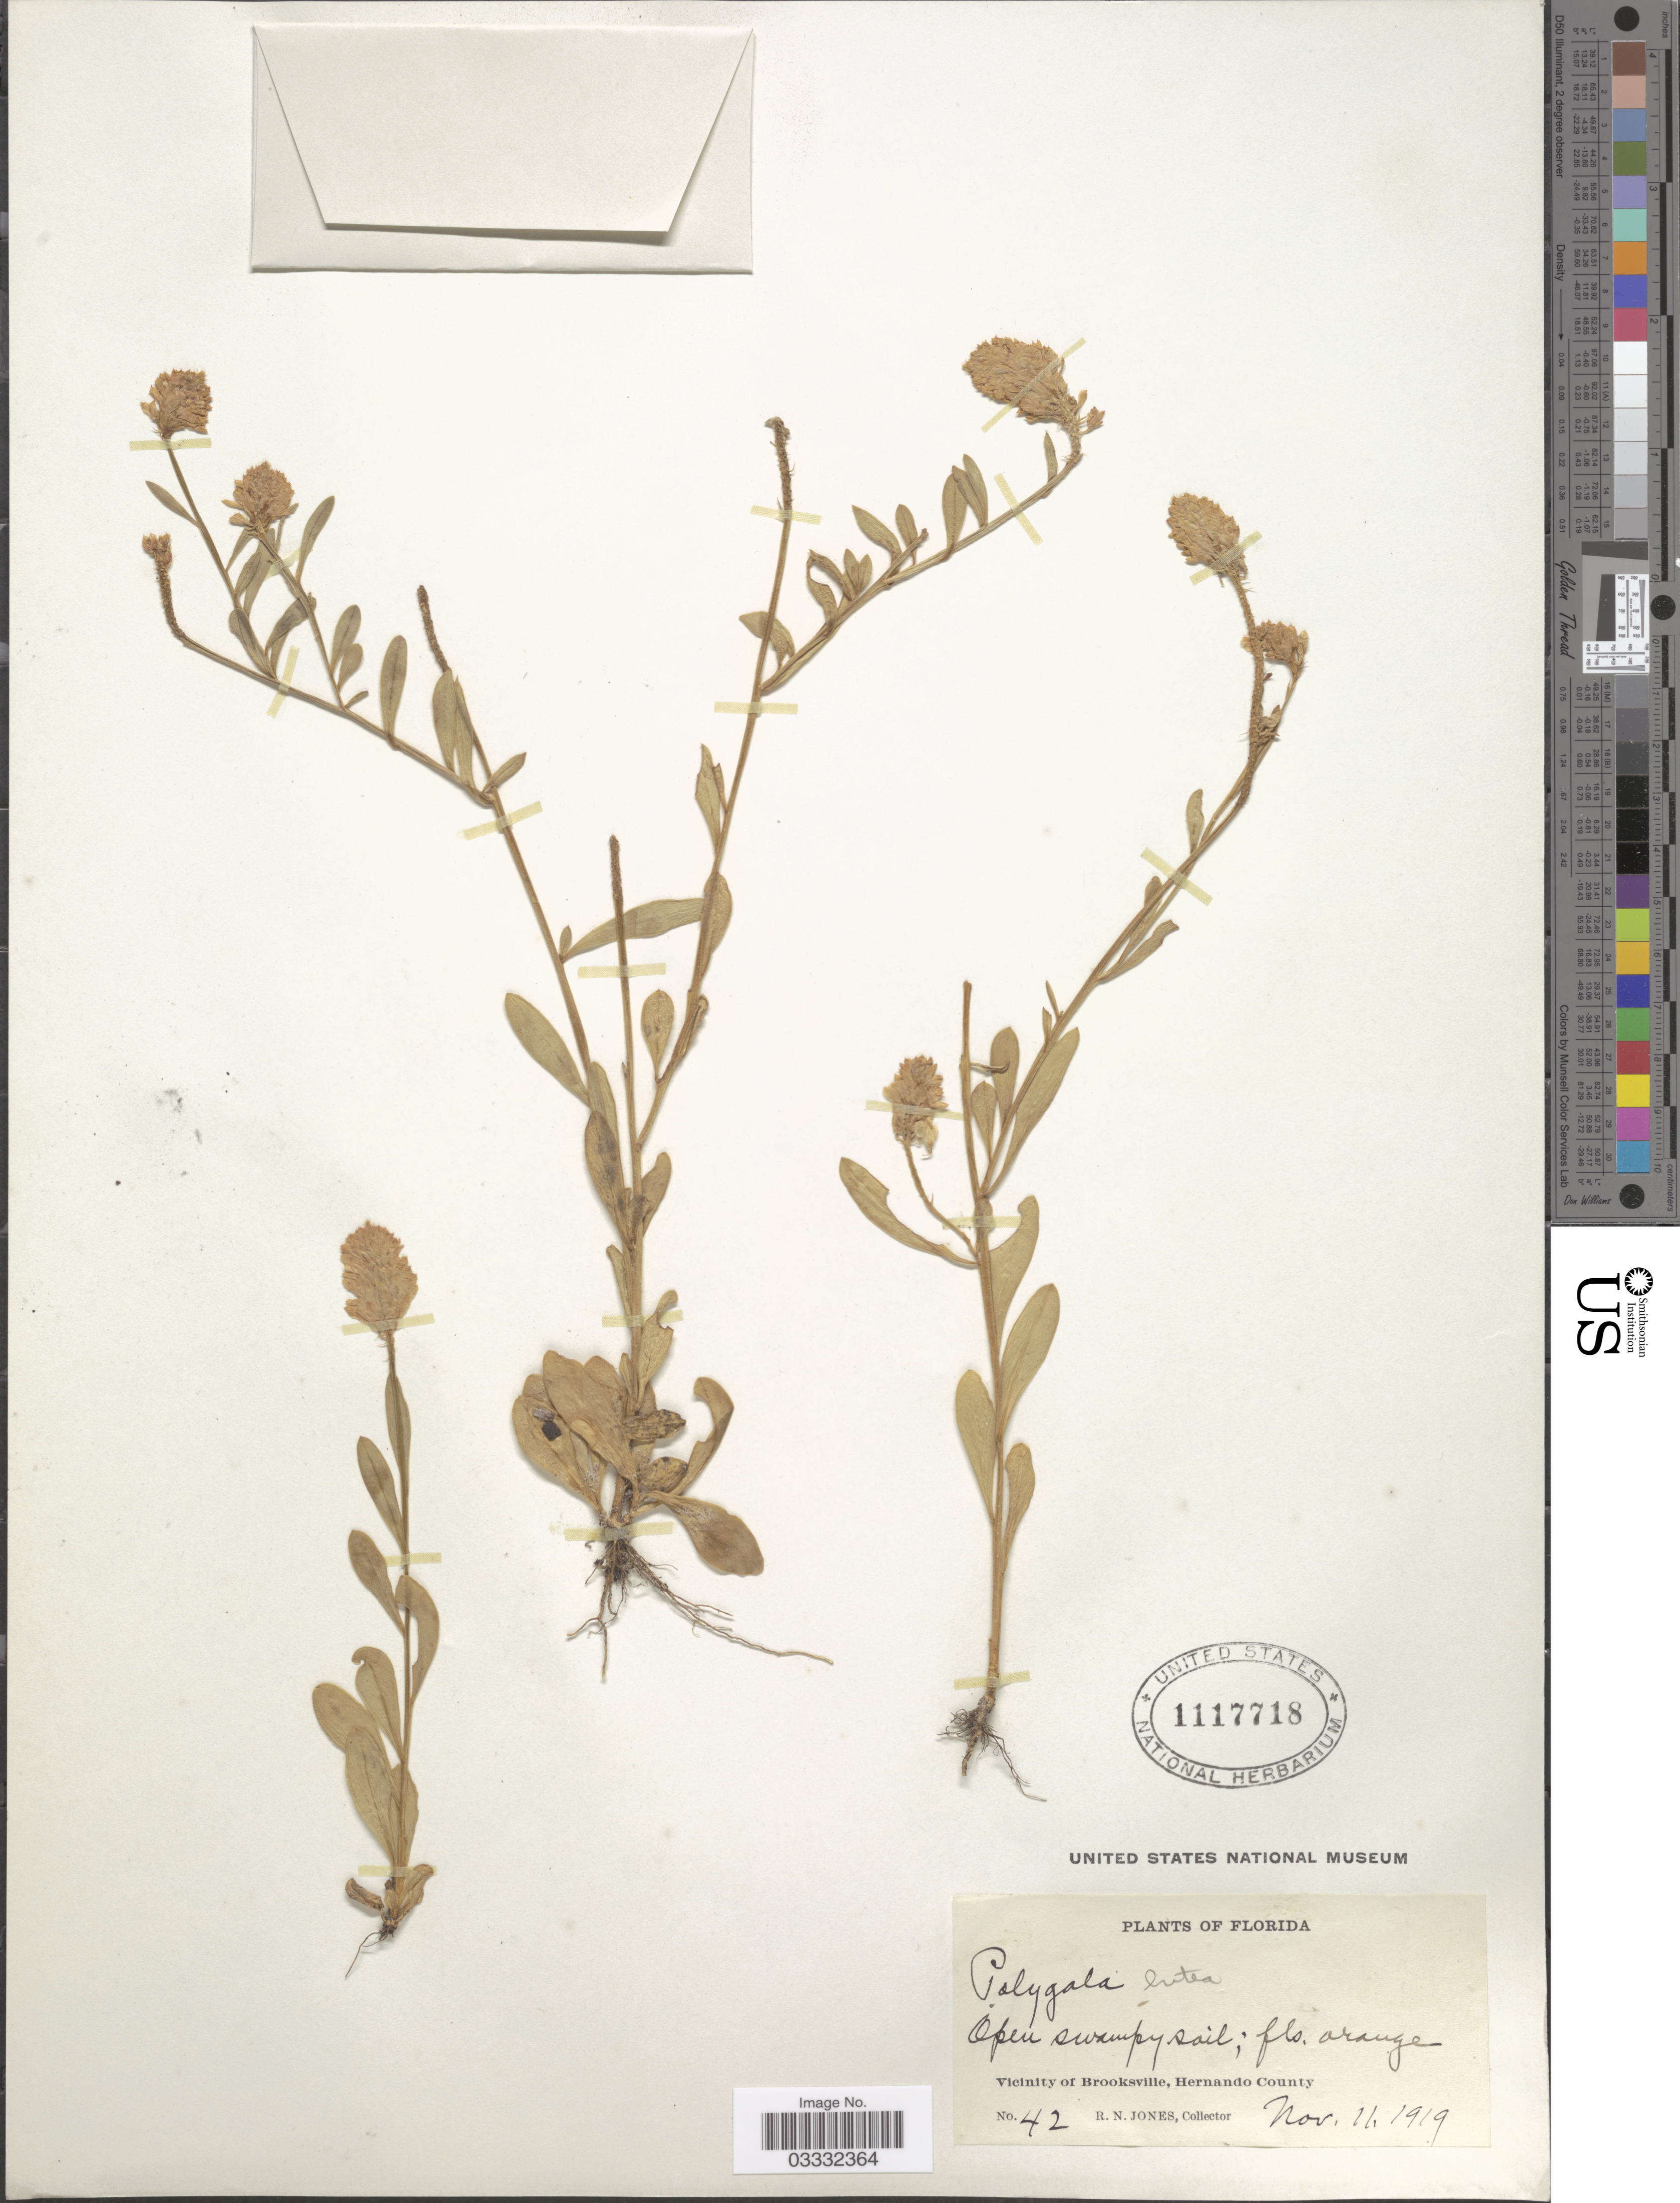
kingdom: Plantae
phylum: Tracheophyta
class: Magnoliopsida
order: Fabales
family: Polygalaceae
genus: Polygala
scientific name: Polygala lutea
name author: L.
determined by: Strong, Mark T., (BOT), Smithsonian Institution - National Museum of Natural History (UNITED STATES)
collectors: R. N. Jones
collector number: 42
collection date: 1919-11-11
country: United States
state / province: Florida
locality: Vicinity of Brooksville, Hernando County.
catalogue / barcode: US 1117718